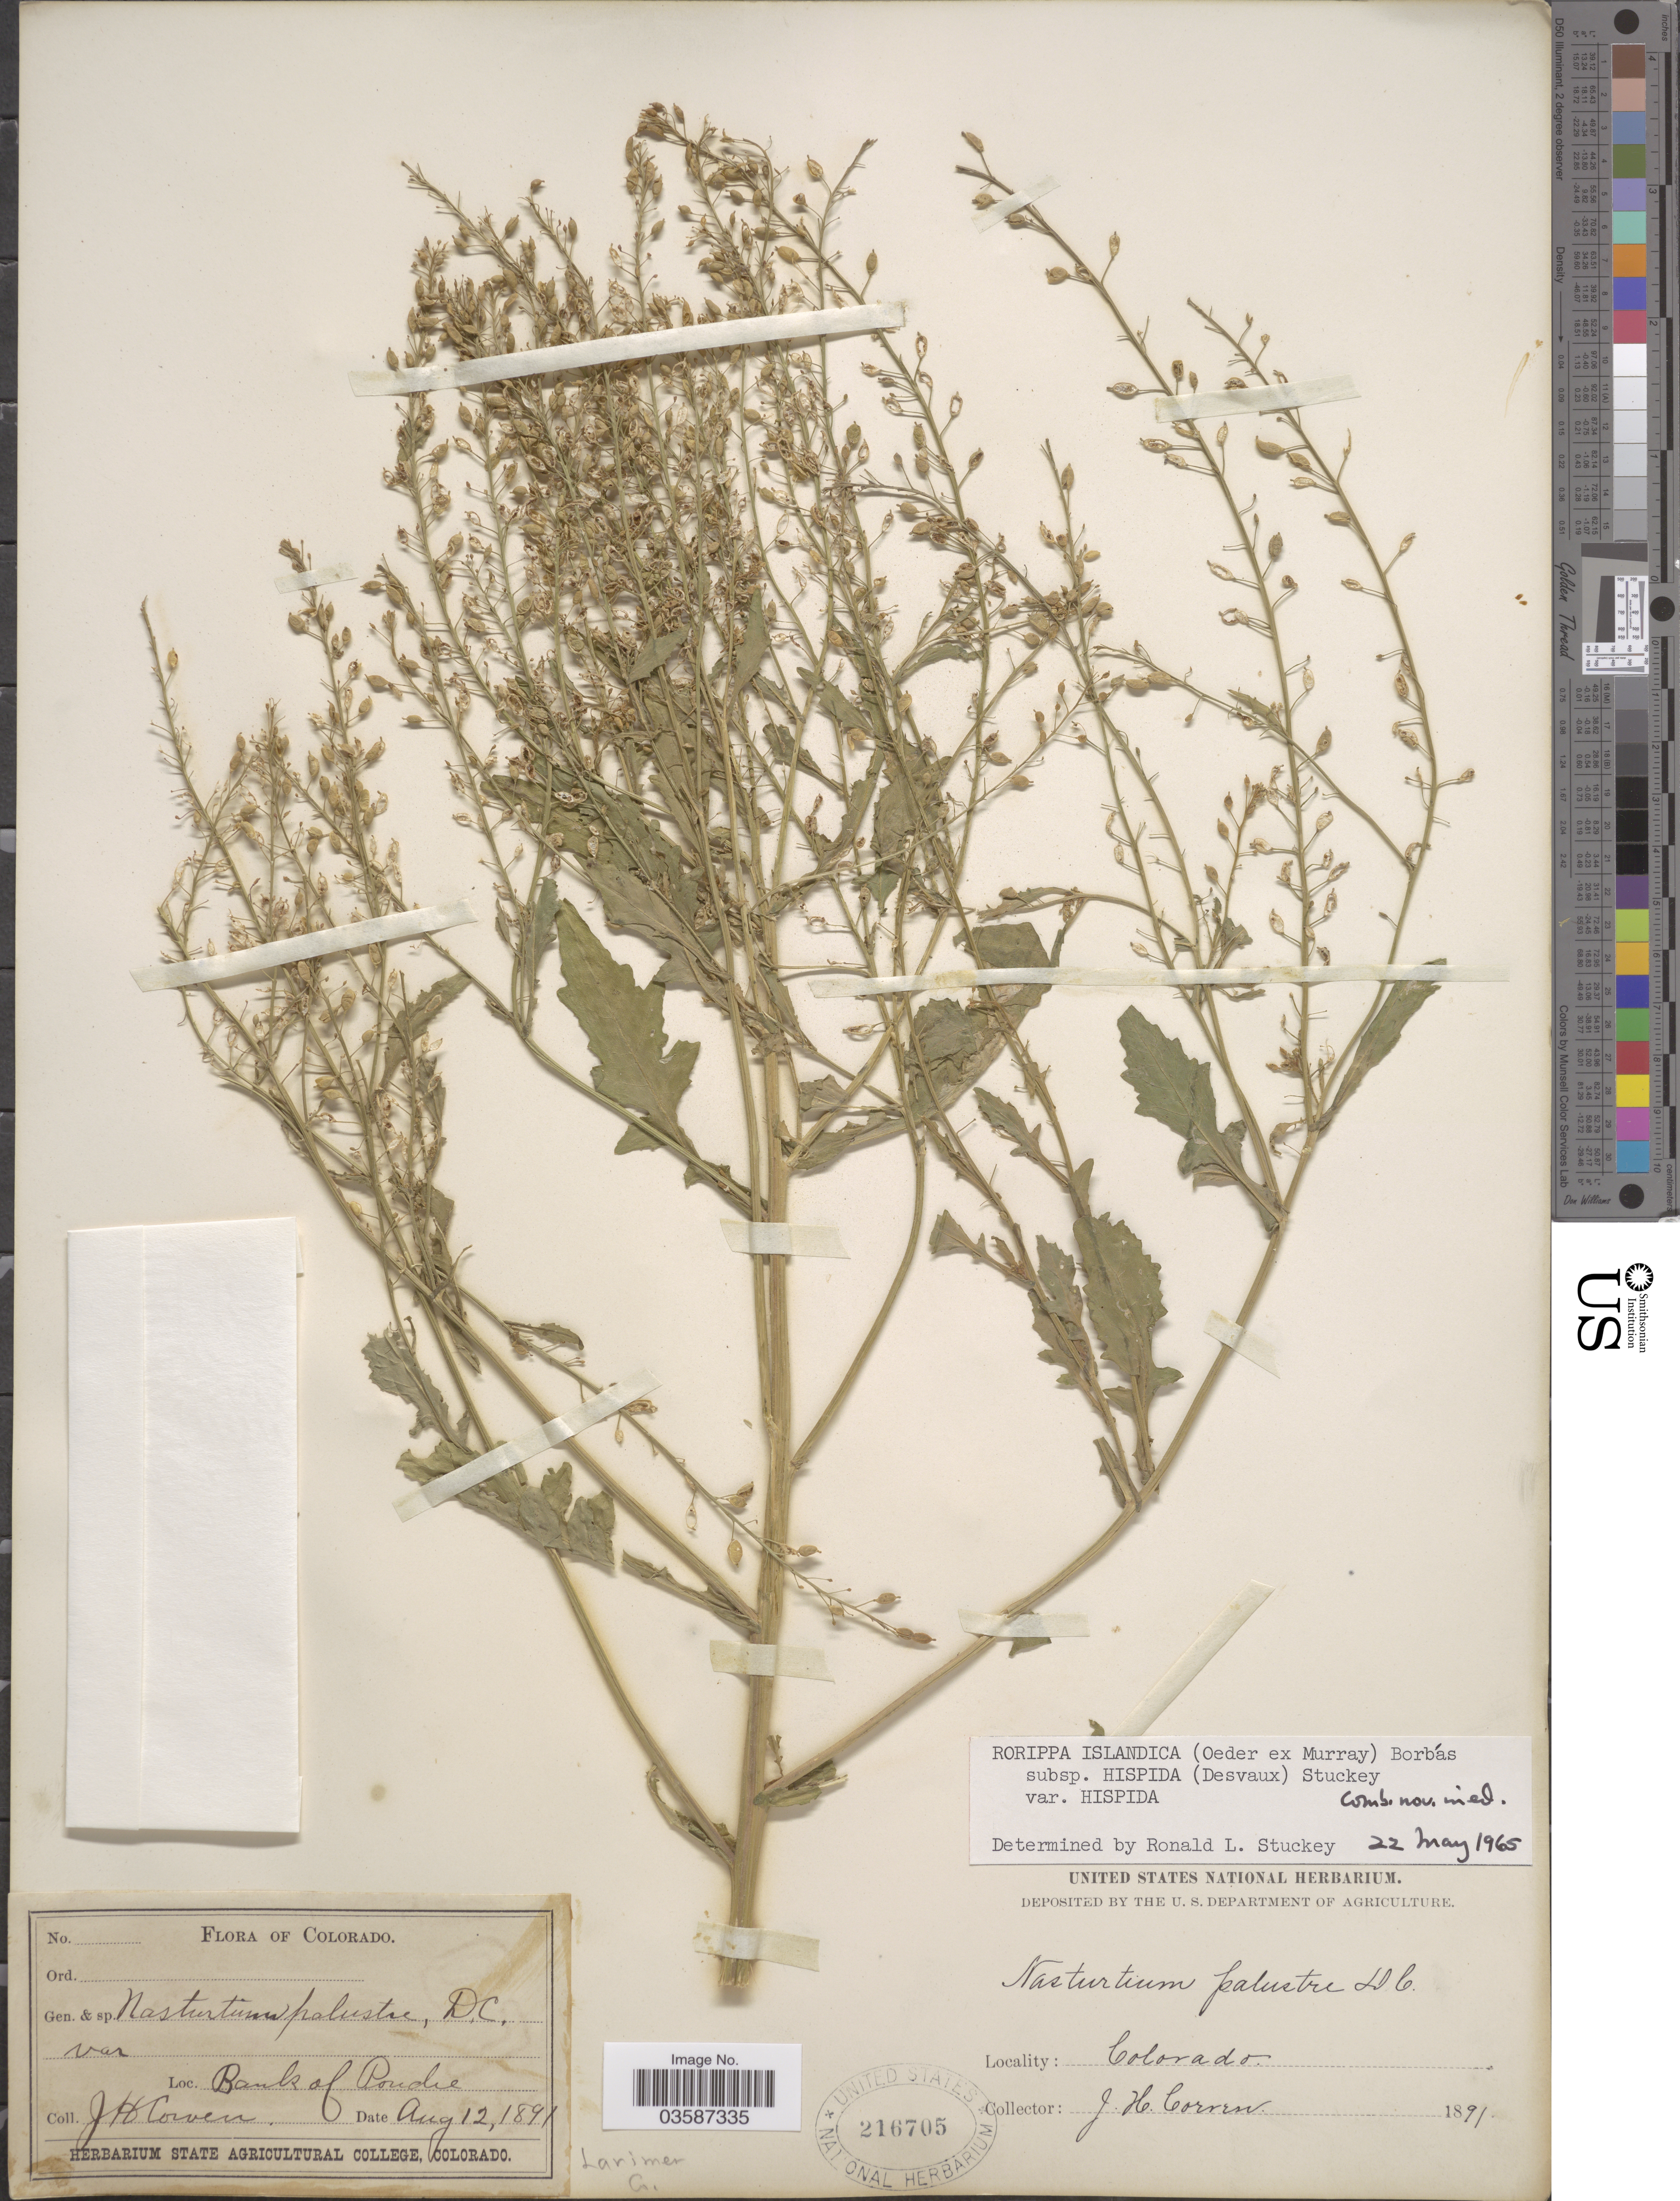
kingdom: Plantae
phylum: Tracheophyta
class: Magnoliopsida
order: Brassicales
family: Brassicaceae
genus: Rorippa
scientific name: Rorippa islandica var. hispida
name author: (Desv.) Butters & Abbe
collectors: J. H. Cowen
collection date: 1891-08-12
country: United States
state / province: Colorado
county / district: Larimer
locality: Bank of Poudre. Larimer Co.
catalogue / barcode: US 216705